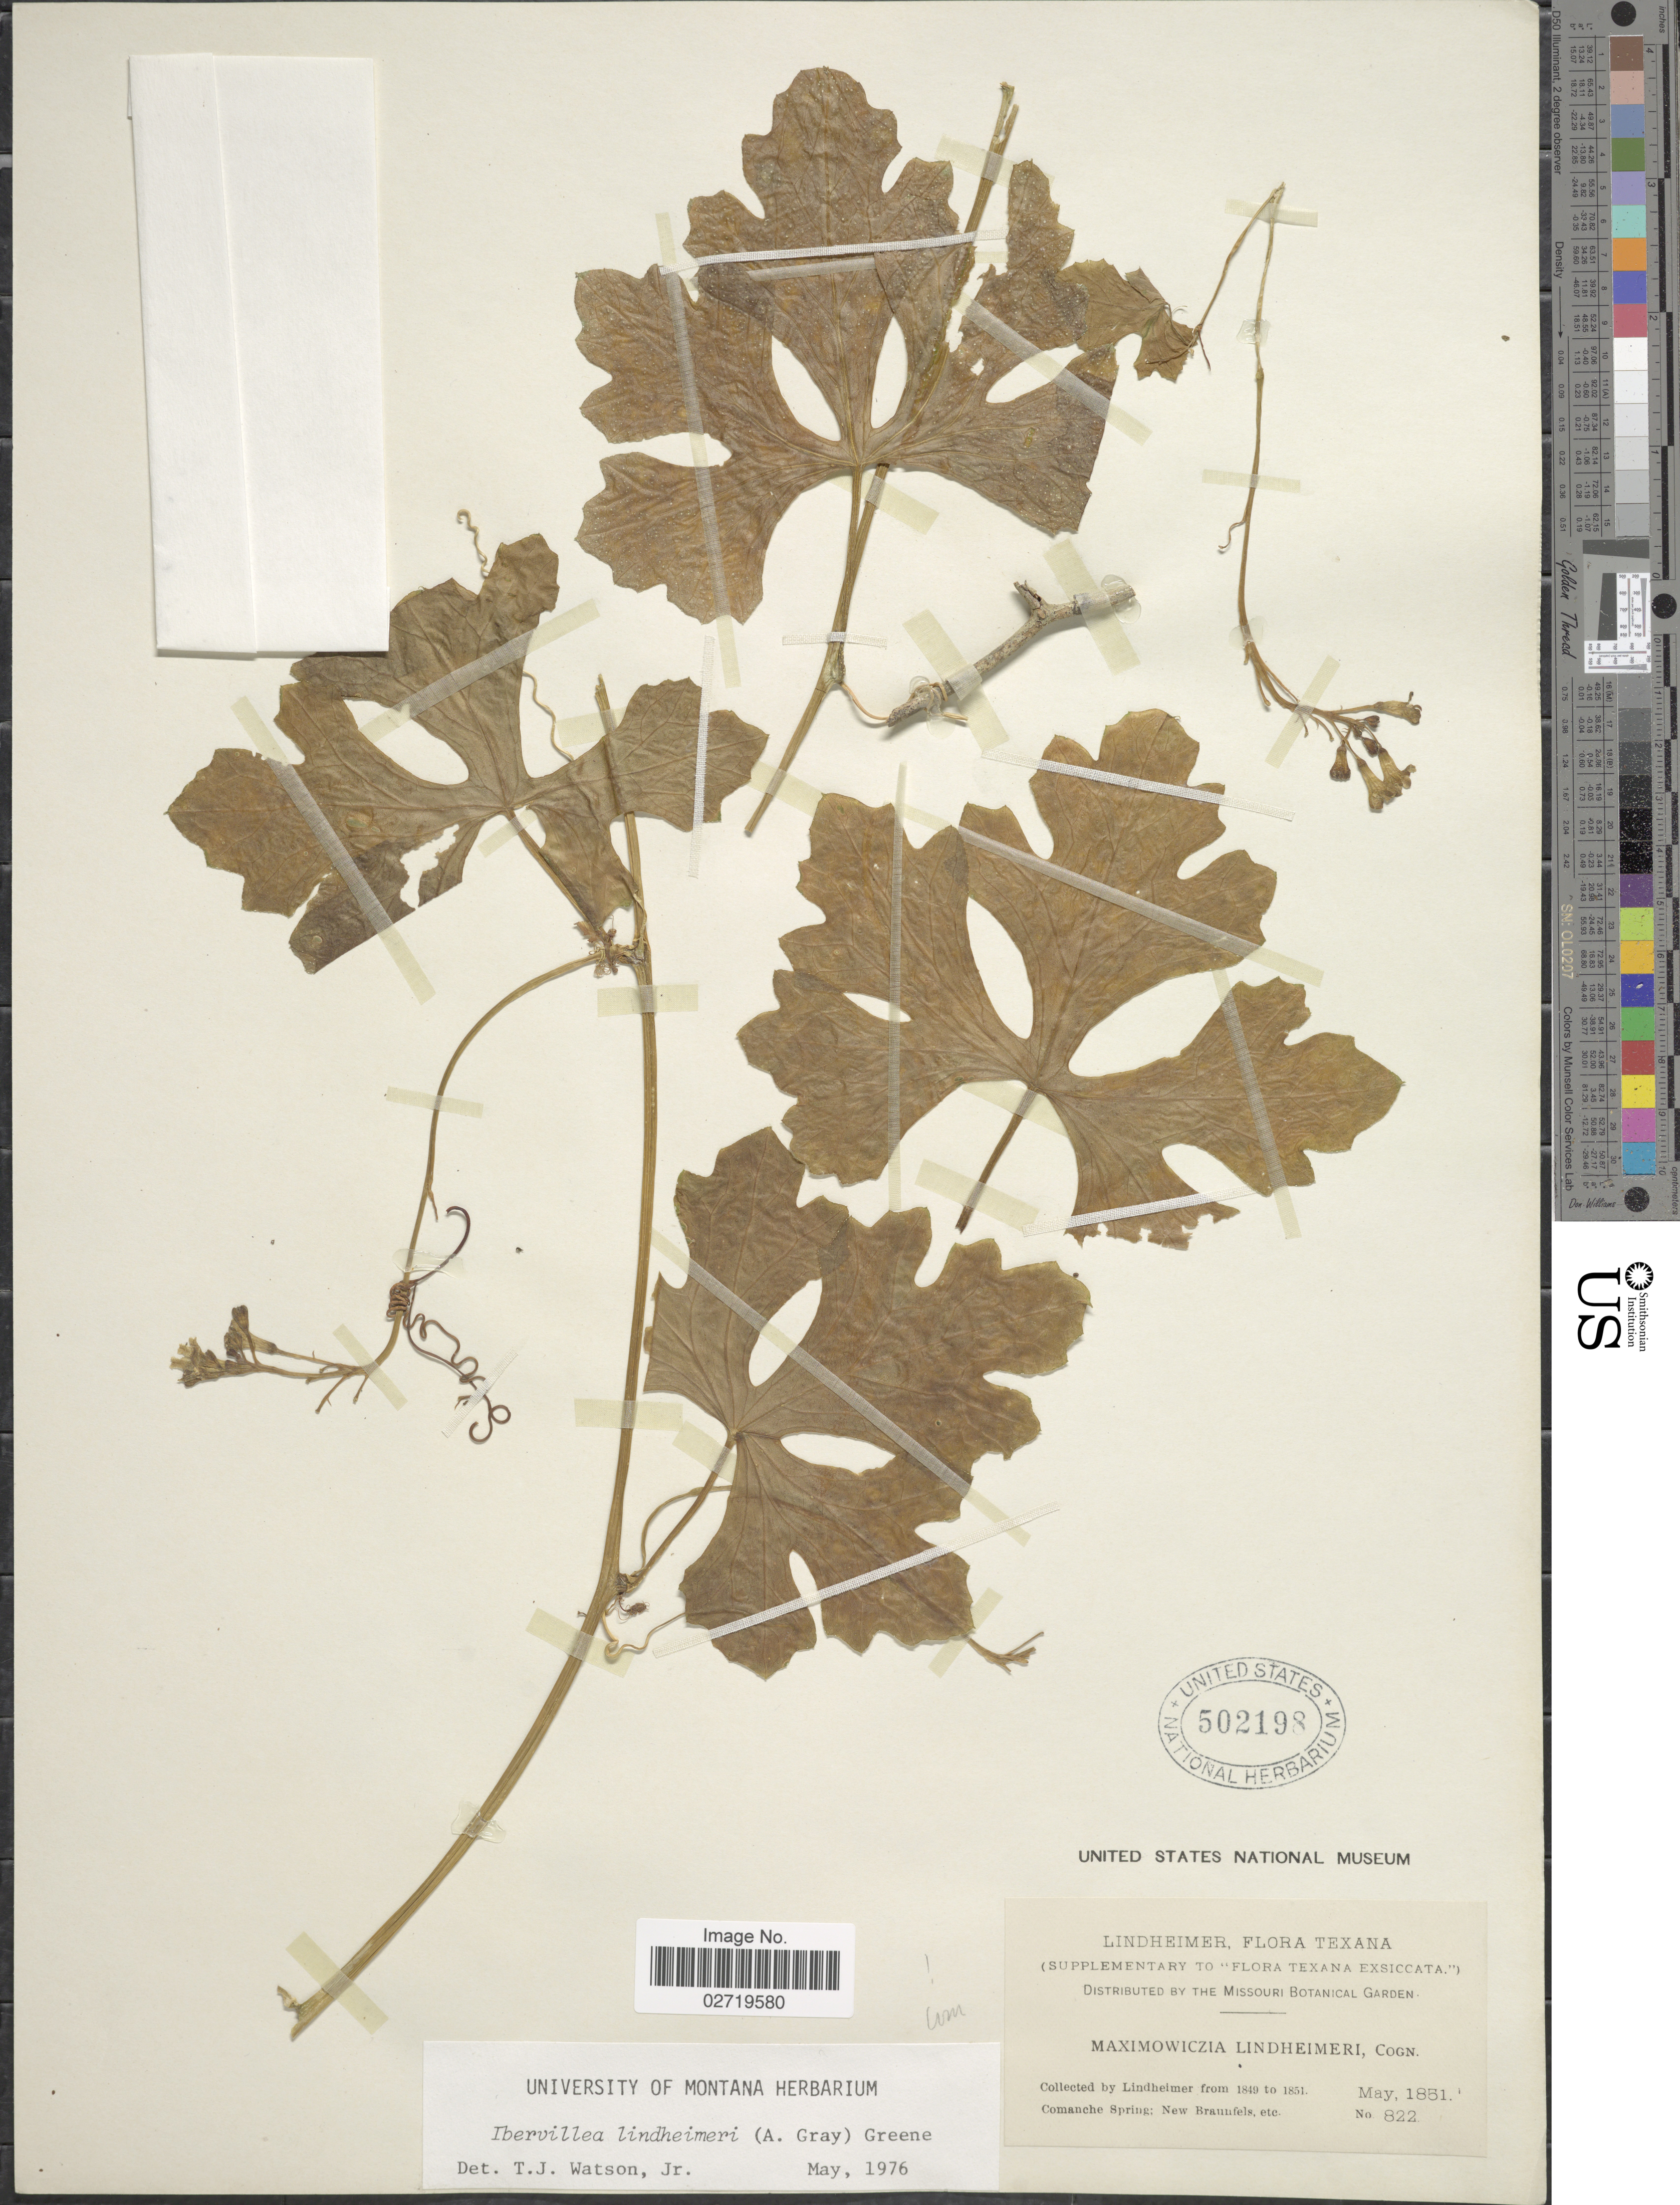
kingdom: Plantae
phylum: Tracheophyta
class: Magnoliopsida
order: Cucurbitales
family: Cucurbitaceae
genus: Ibervillea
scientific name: Ibervillea lindheimeri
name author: (A. Gray) Greene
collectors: F. J. Lindheimer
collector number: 822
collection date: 1851-05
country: United States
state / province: Texas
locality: Comanche Spring: New Braunfels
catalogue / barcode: US 502198